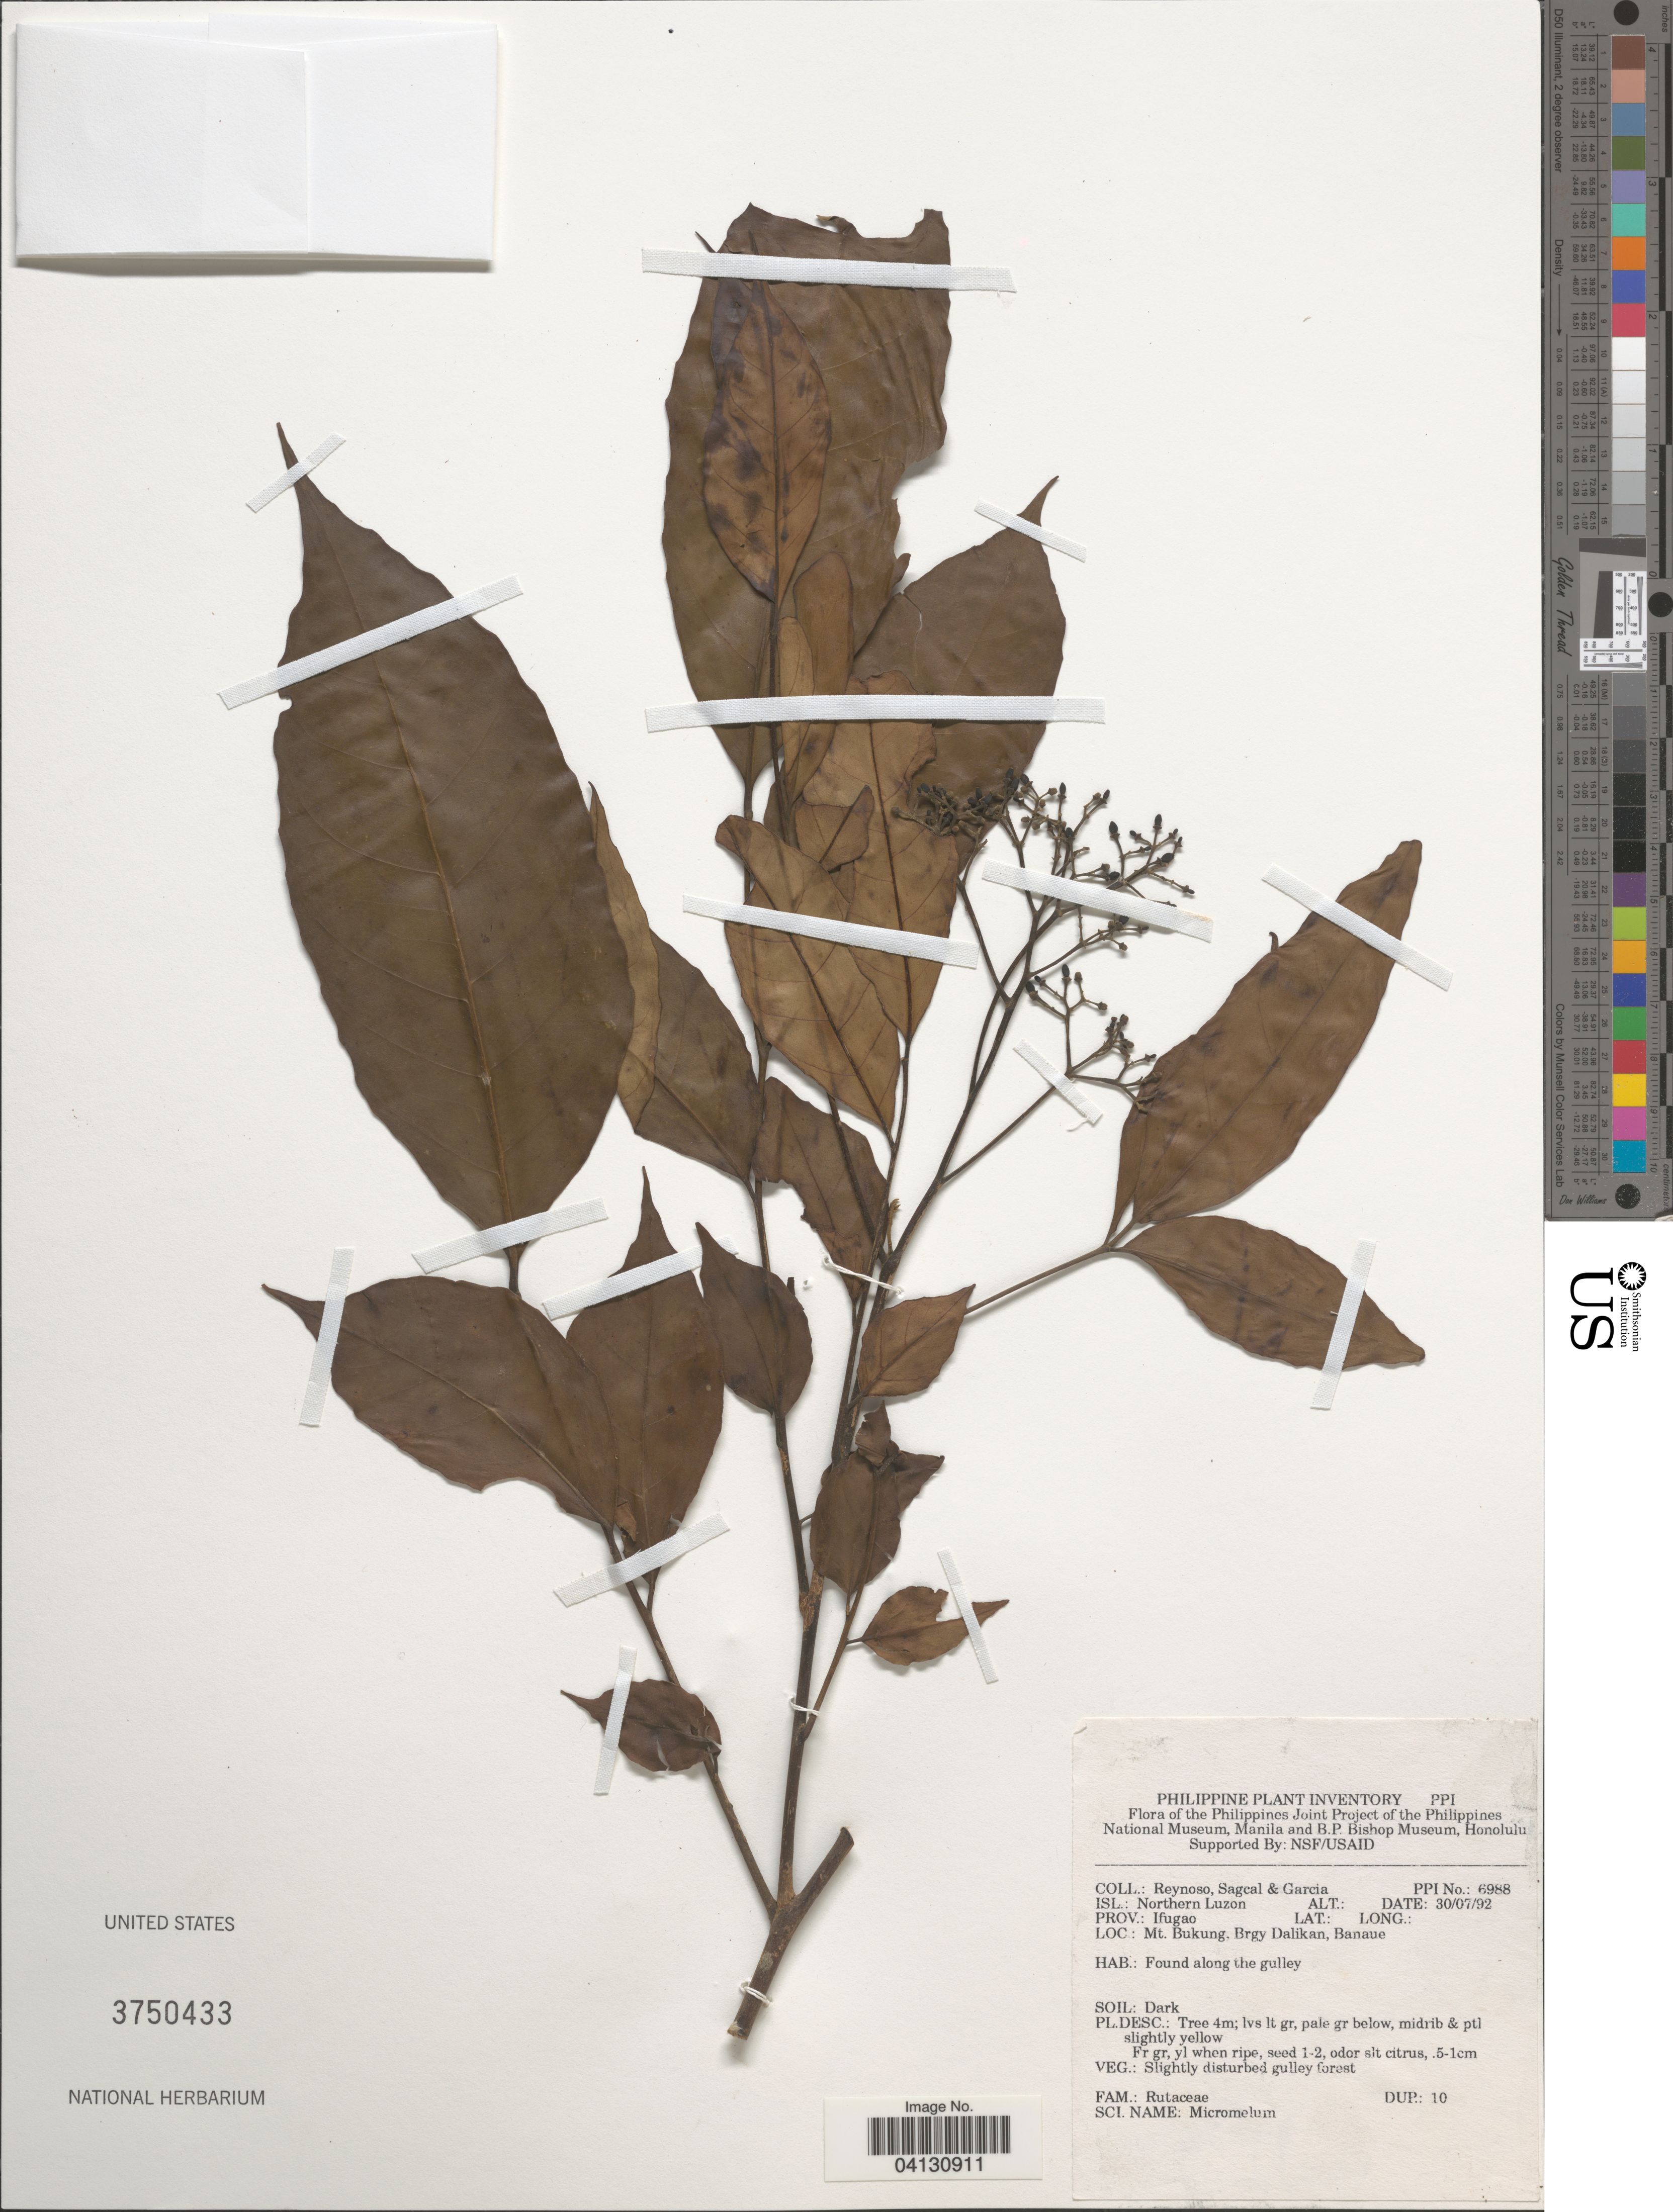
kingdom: Plantae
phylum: Tracheophyta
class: Magnoliopsida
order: Sapindales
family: Rutaceae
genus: Micromelum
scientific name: Micromelum sp.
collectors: E. Reynoso, E. Sagcal & H. Garcia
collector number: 6988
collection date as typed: Transcribed d/m/y: 30/7/92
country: Philippines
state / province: Cordillera (Administrative Region)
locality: Isl.: Northern Luzon. Prov.: Ifugao. Mt. Bukung, Brgy Dalikan, Banaue.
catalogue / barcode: US 3750433